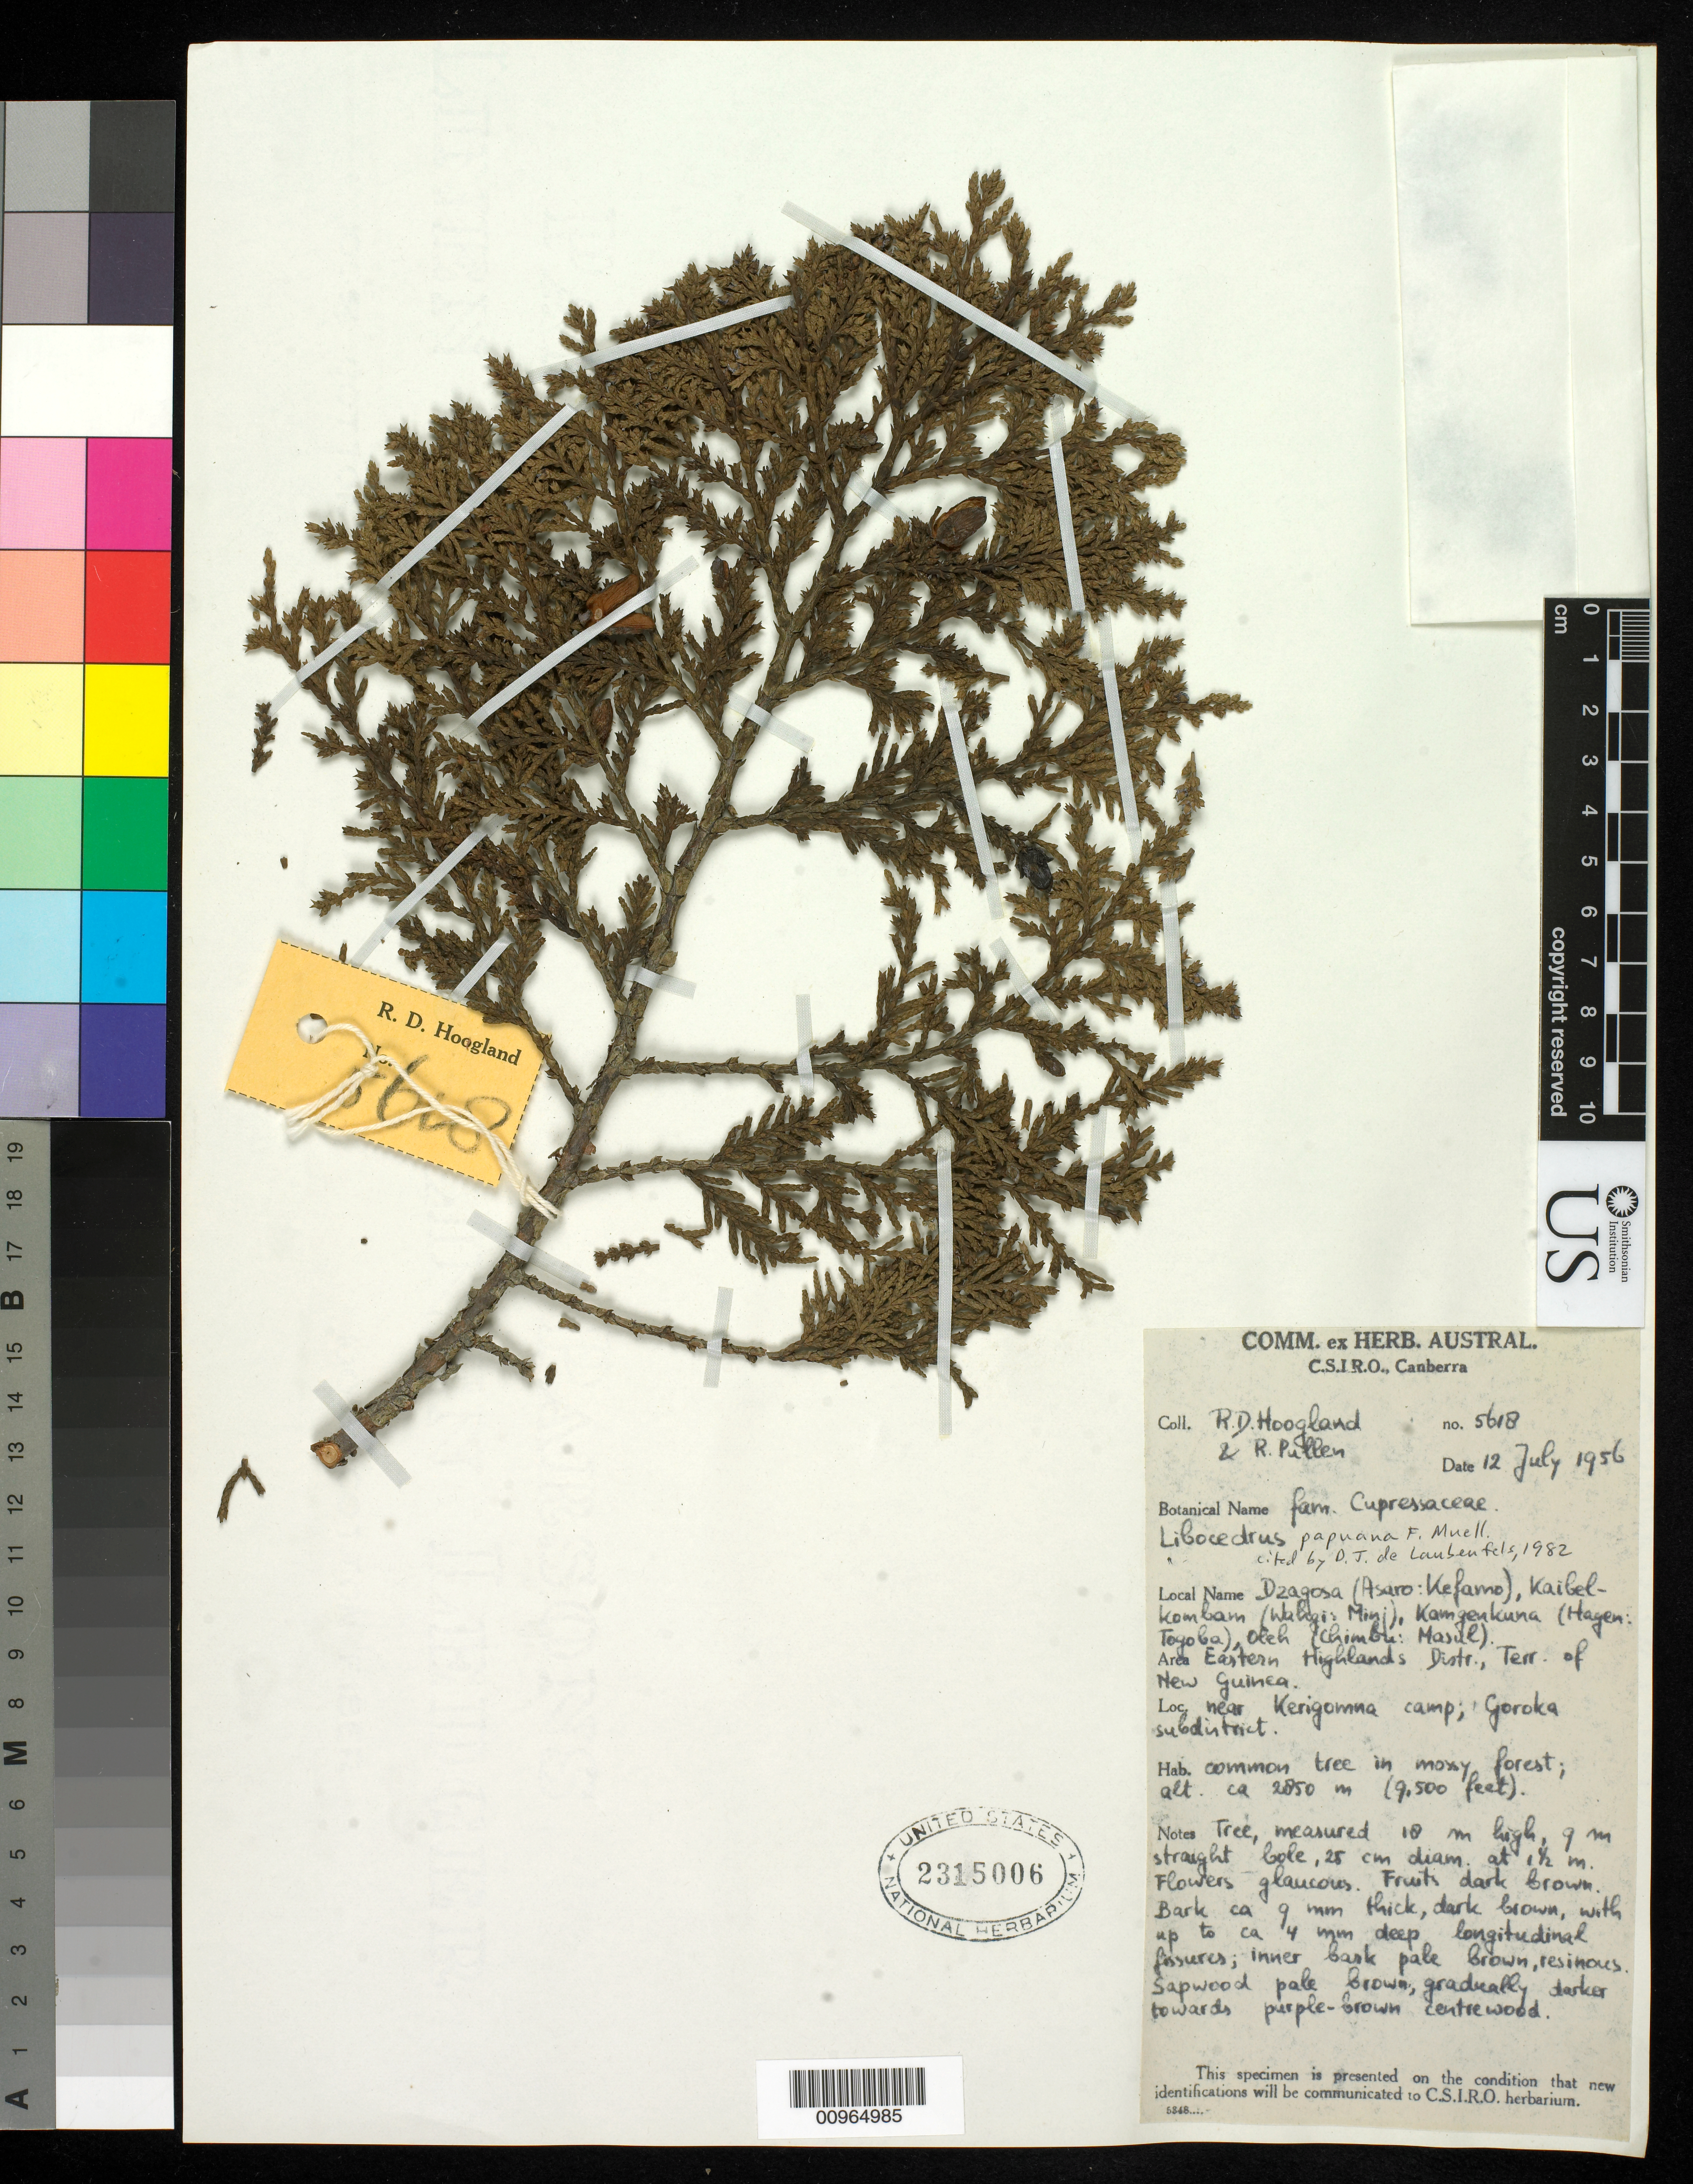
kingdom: Plantae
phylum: Tracheophyta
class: Pinopsida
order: Pinales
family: Cupressaceae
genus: Libocedrus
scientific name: Libocedrus papuana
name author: F. Muell.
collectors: R. D. Hoogland & R. Pullen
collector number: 5618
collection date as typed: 12 Jul 1956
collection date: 1956-07-12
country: Papua New Guinea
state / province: Eastern Highlands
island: New Guinea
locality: Near Kerigomna camp; Goroka subdistrict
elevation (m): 2850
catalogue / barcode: US 2315006